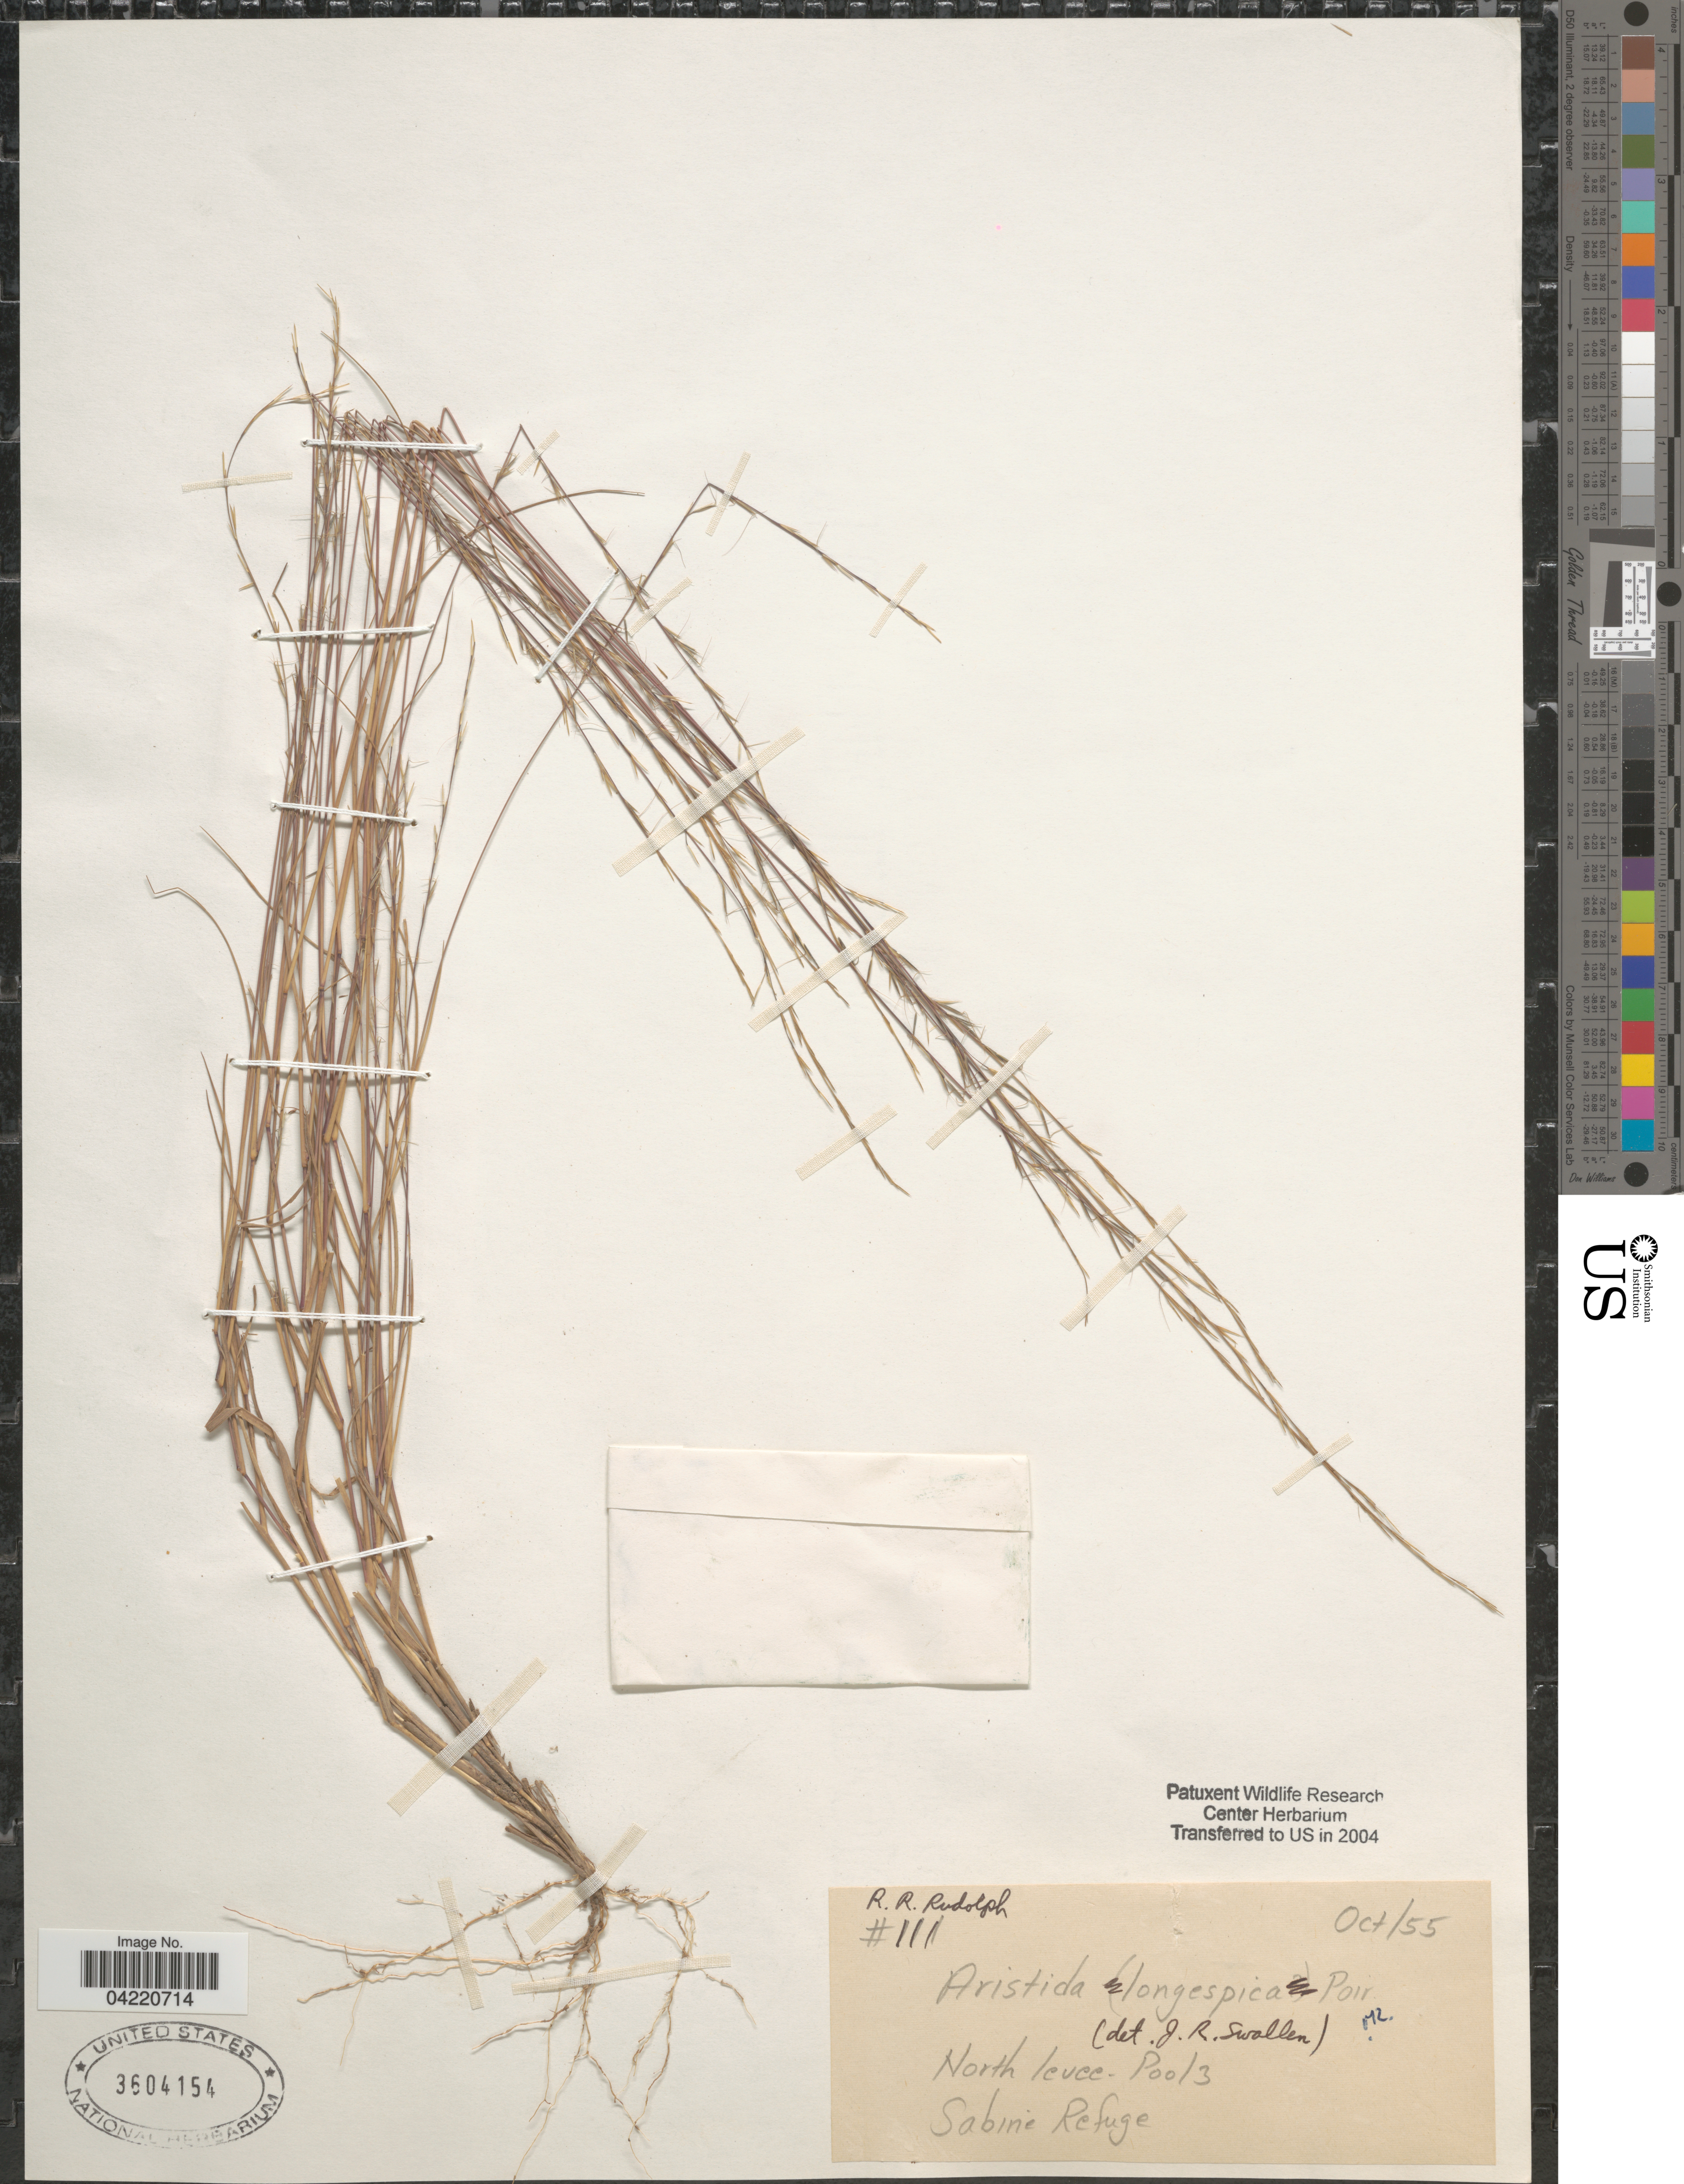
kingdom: Plantae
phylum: Tracheophyta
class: Liliopsida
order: Poales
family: Poaceae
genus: Aristida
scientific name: Aristida longespica var. longespica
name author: Poir.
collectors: R. Rudolph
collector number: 111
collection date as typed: Transcribed d/m/y: /10/55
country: United States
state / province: Louisiana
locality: North levee - Pool 3. Sabine Refuge.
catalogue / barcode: US 3604154